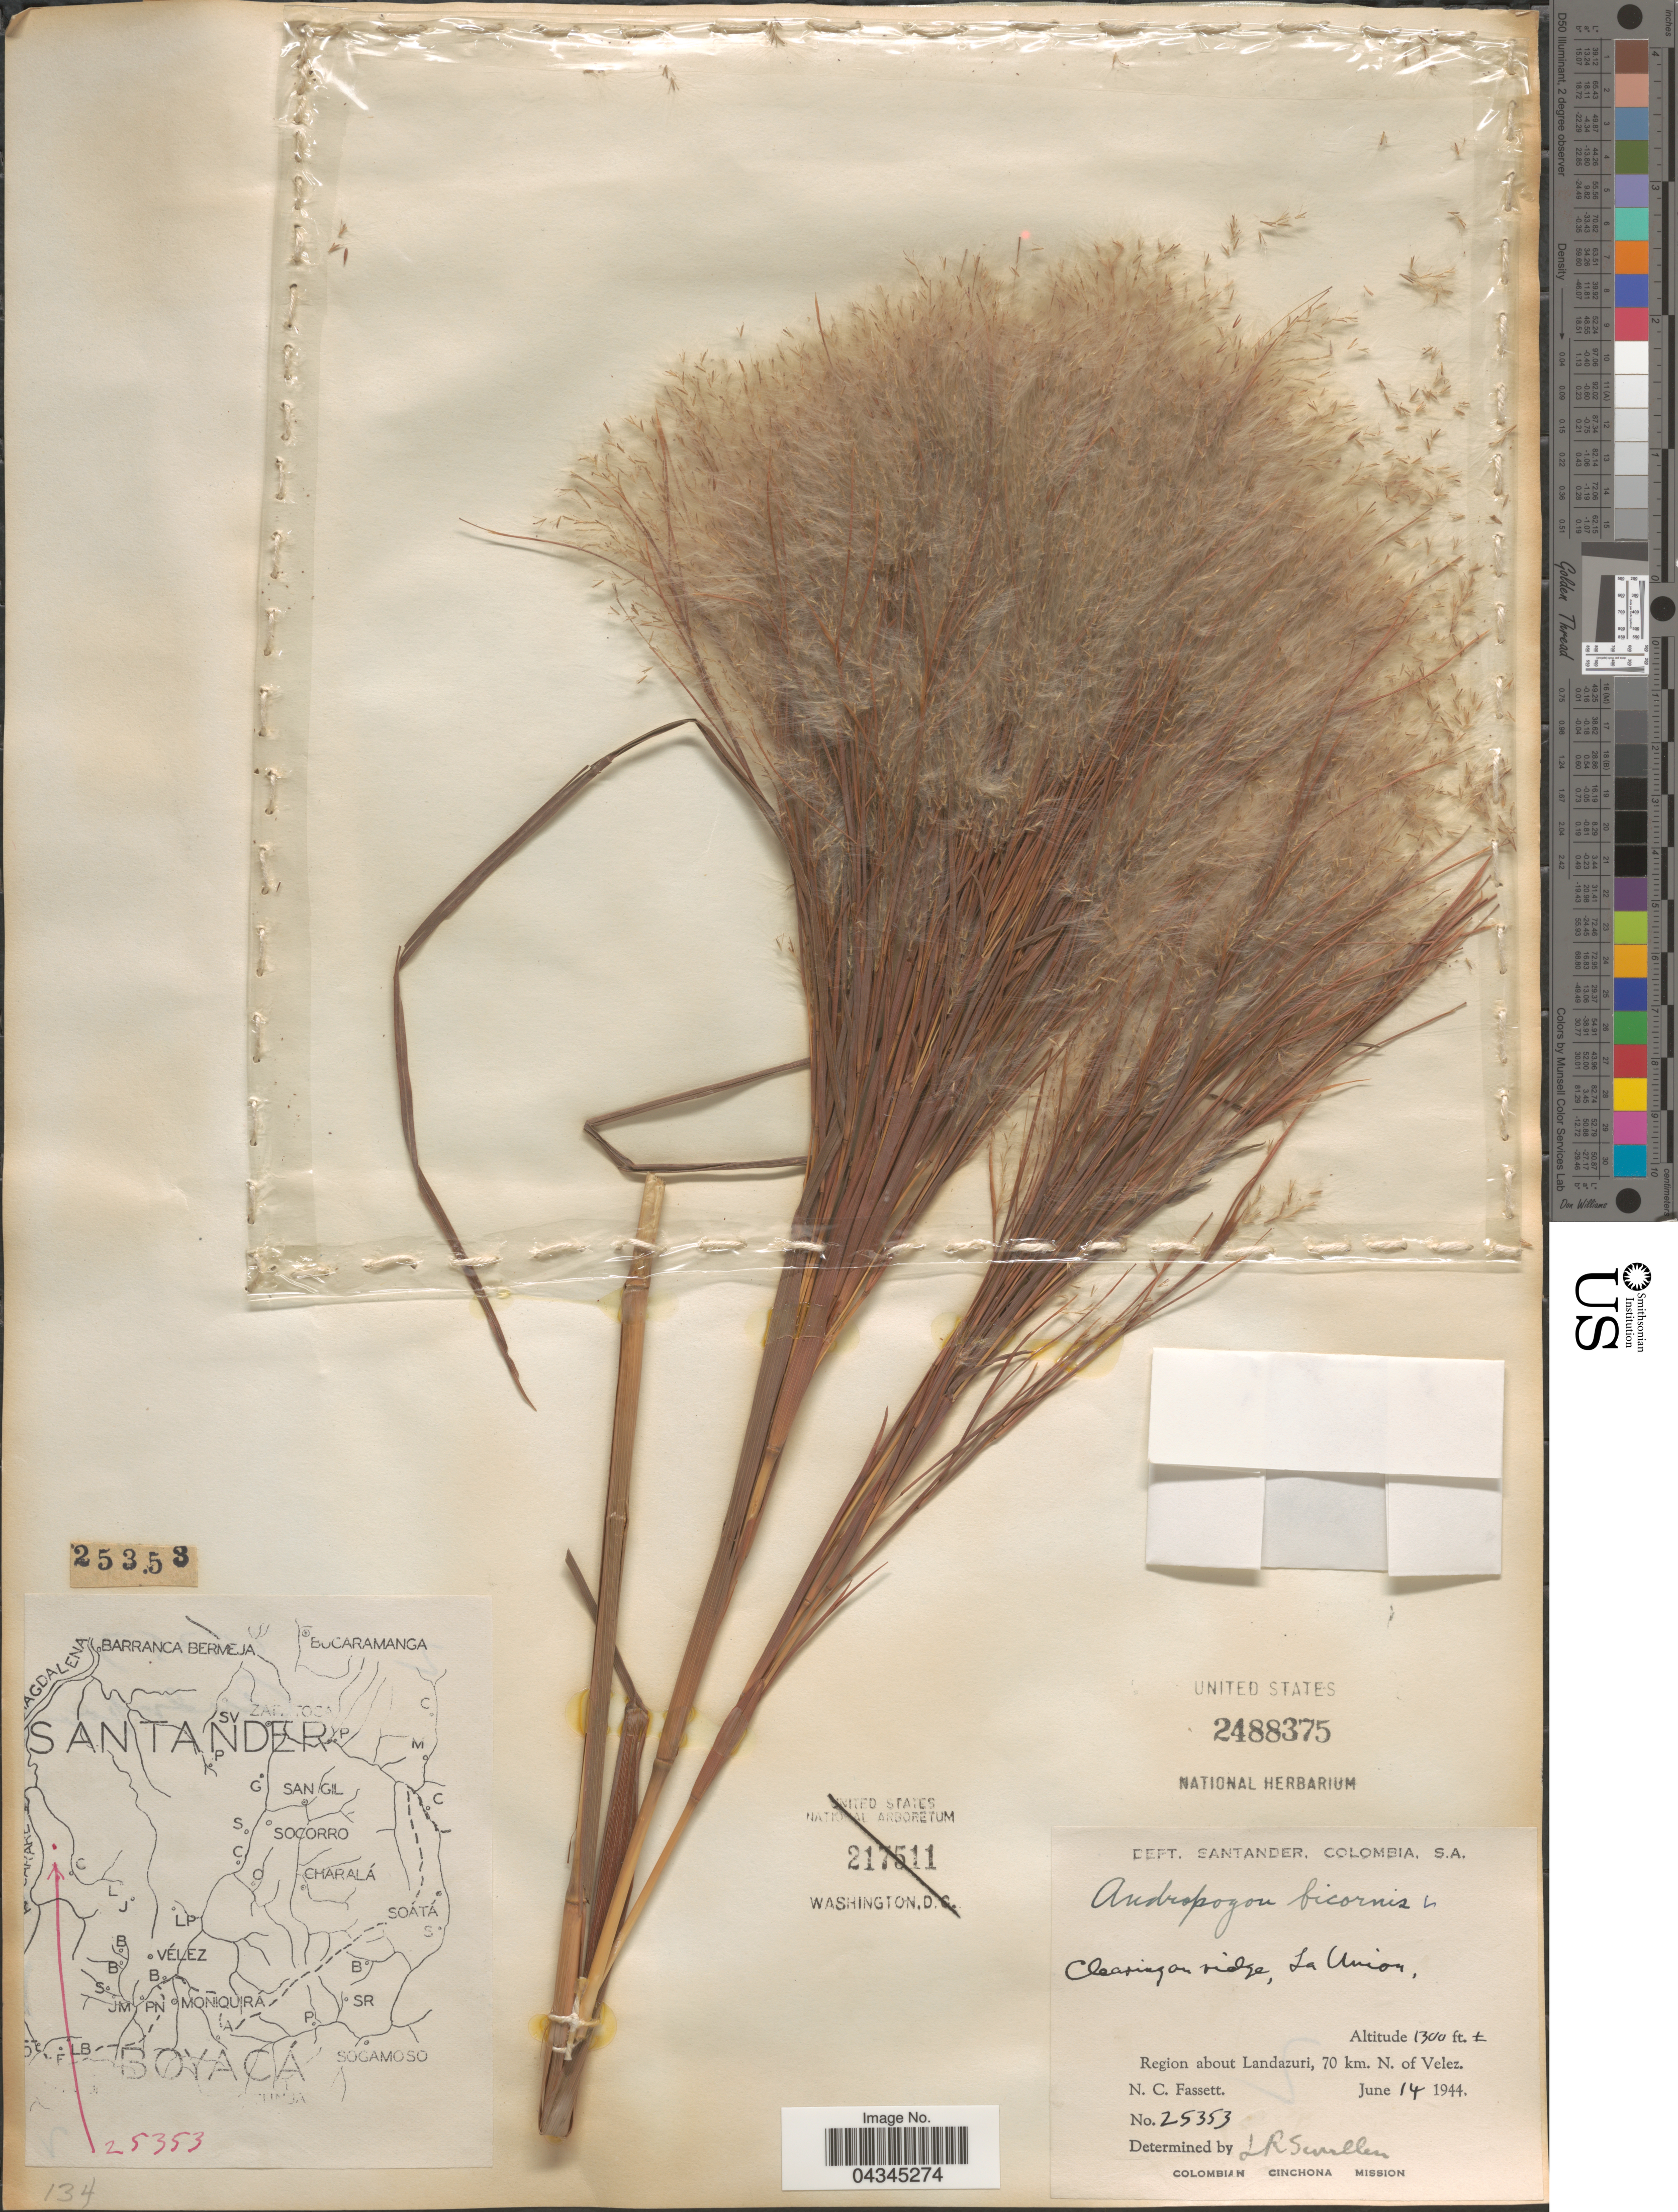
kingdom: Plantae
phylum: Tracheophyta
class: Liliopsida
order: Poales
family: Poaceae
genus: Andropogon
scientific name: Andropogon bicornis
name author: L.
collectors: N. C. Fassett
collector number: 25353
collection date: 1944-06-14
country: Colombia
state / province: Santander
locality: Dept. Santander. Clearing on ridge, La Union. Region about Landazuri, 70 km. N, of Velez. Colombian Conchona Mission.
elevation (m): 396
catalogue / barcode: US 2488375